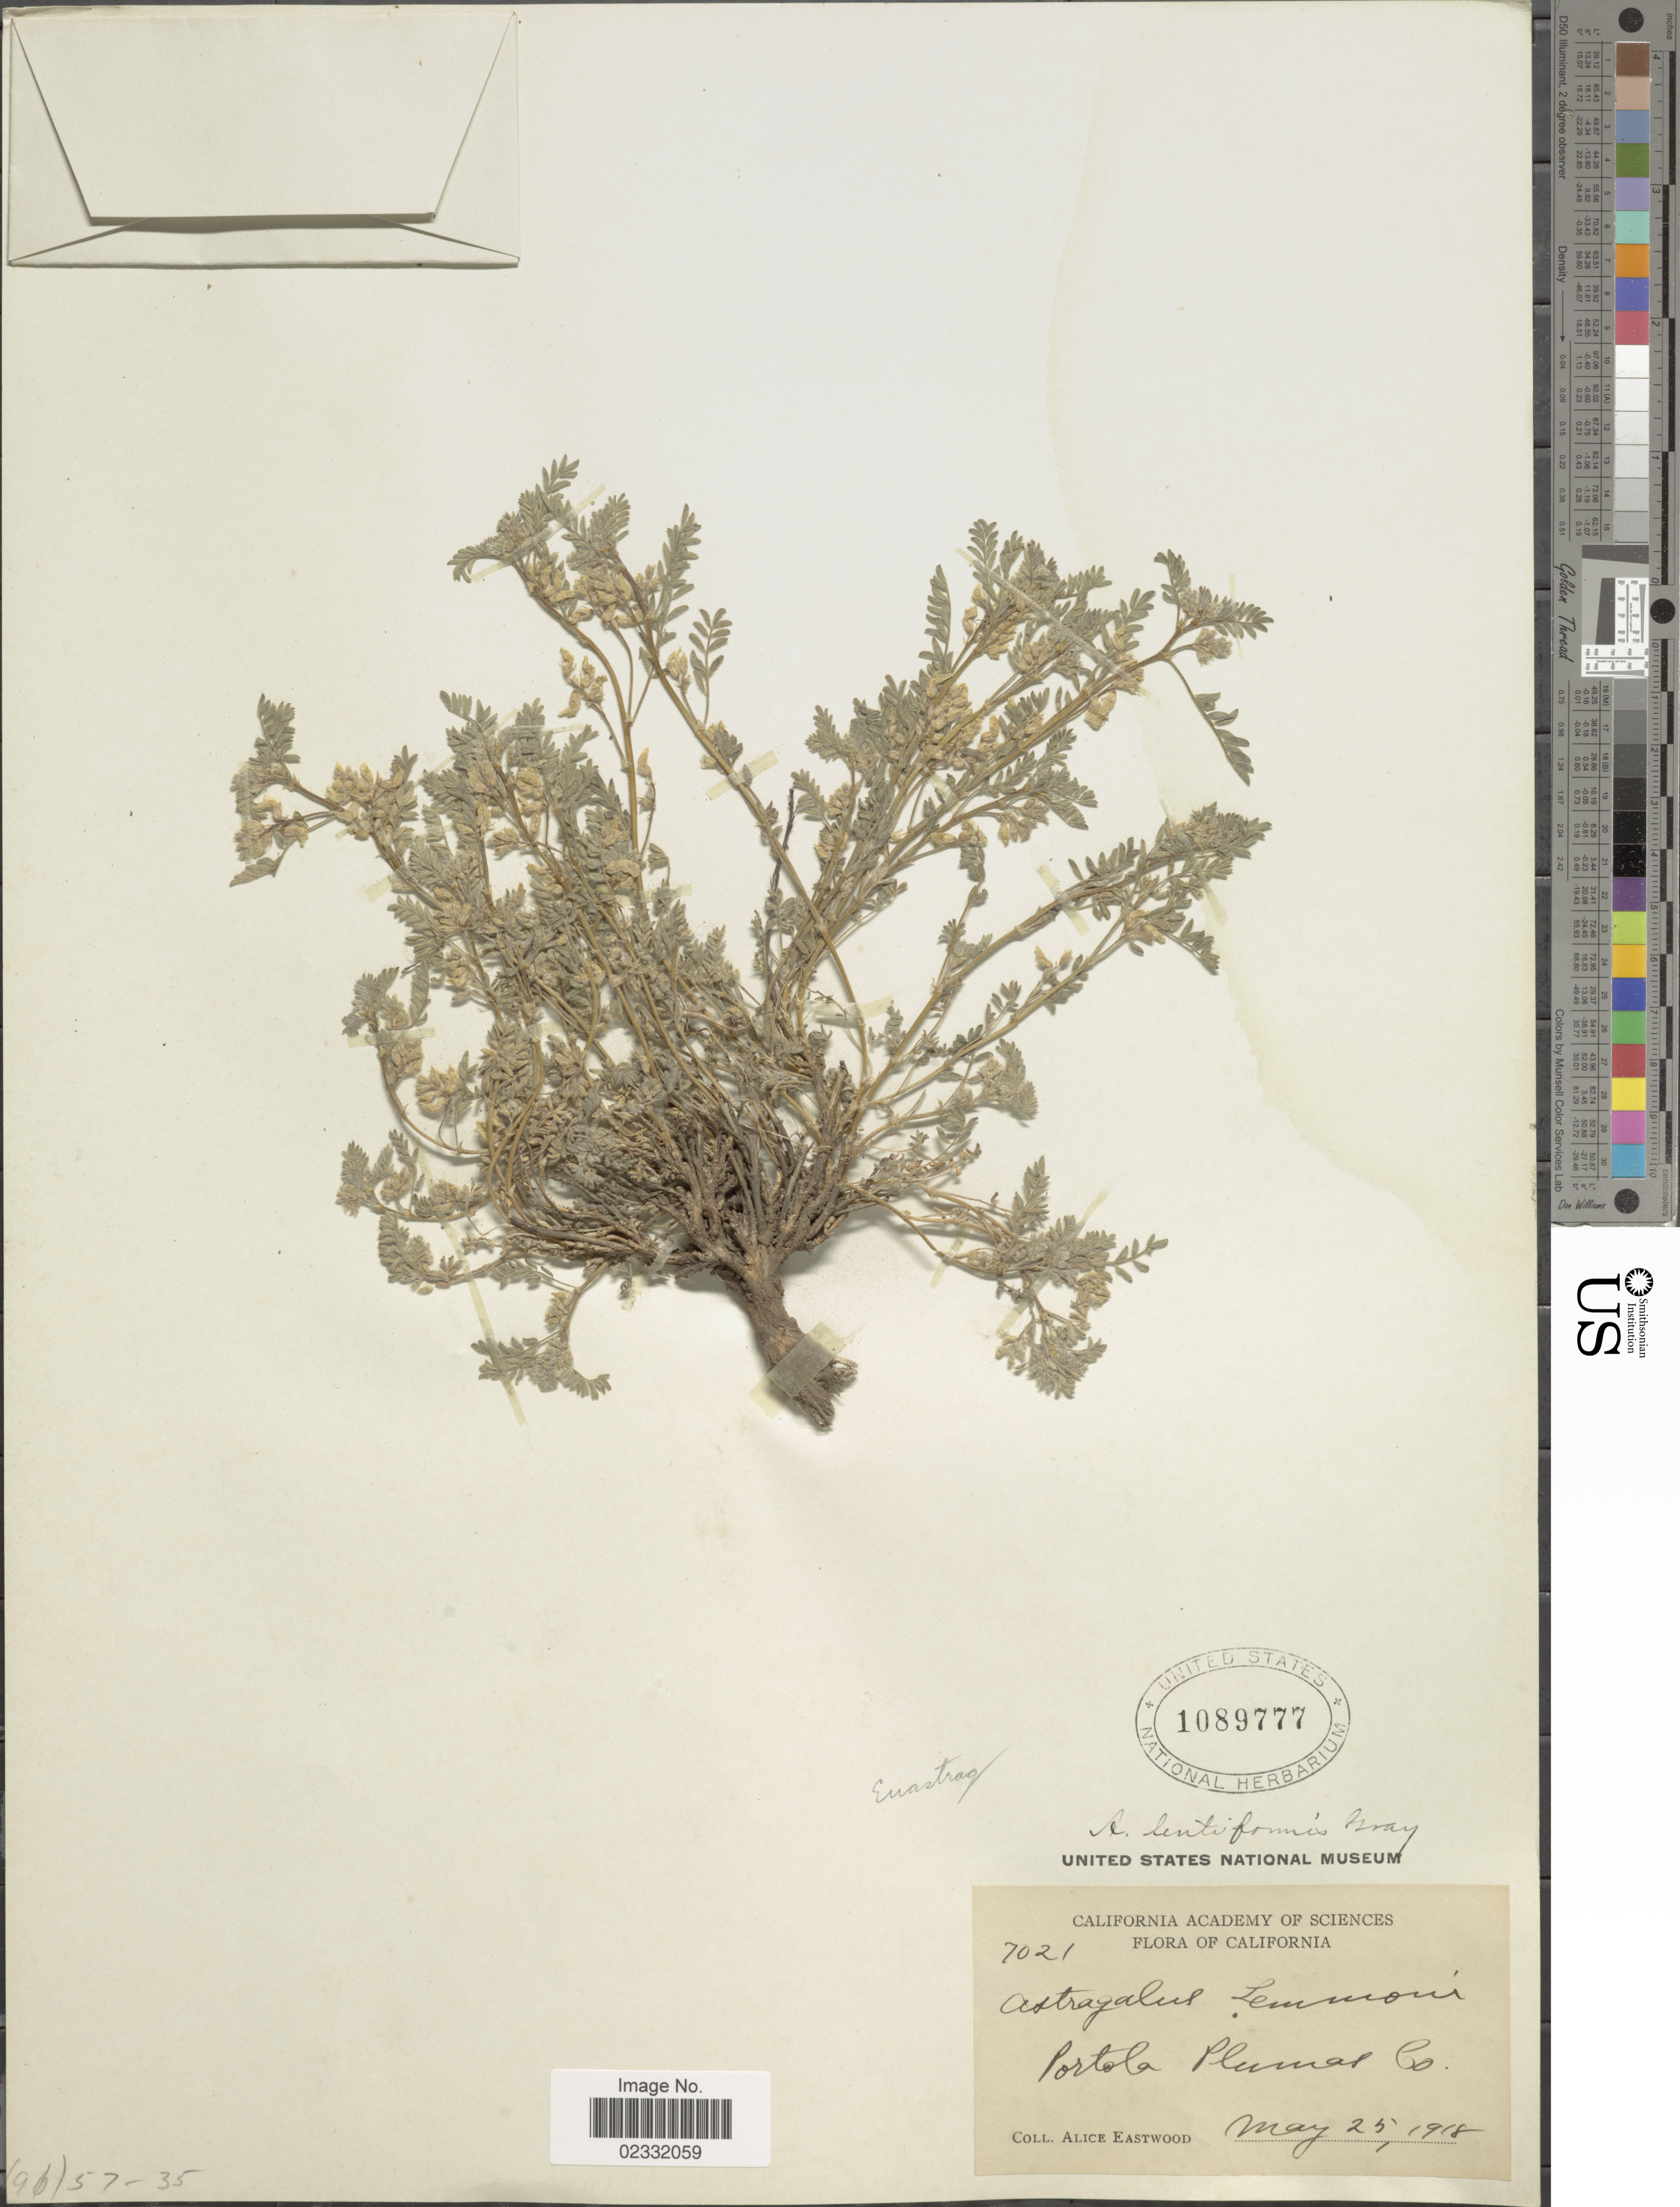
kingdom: Plantae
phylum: Tracheophyta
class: Magnoliopsida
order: Fabales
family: Fabaceae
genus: Astragalus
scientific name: Astragalus lentiformis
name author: A. Gray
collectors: A. Eastwood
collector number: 7021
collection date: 1918-05-25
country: United States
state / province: California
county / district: Plumas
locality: Portola Plumas Co.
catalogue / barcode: US 1089777